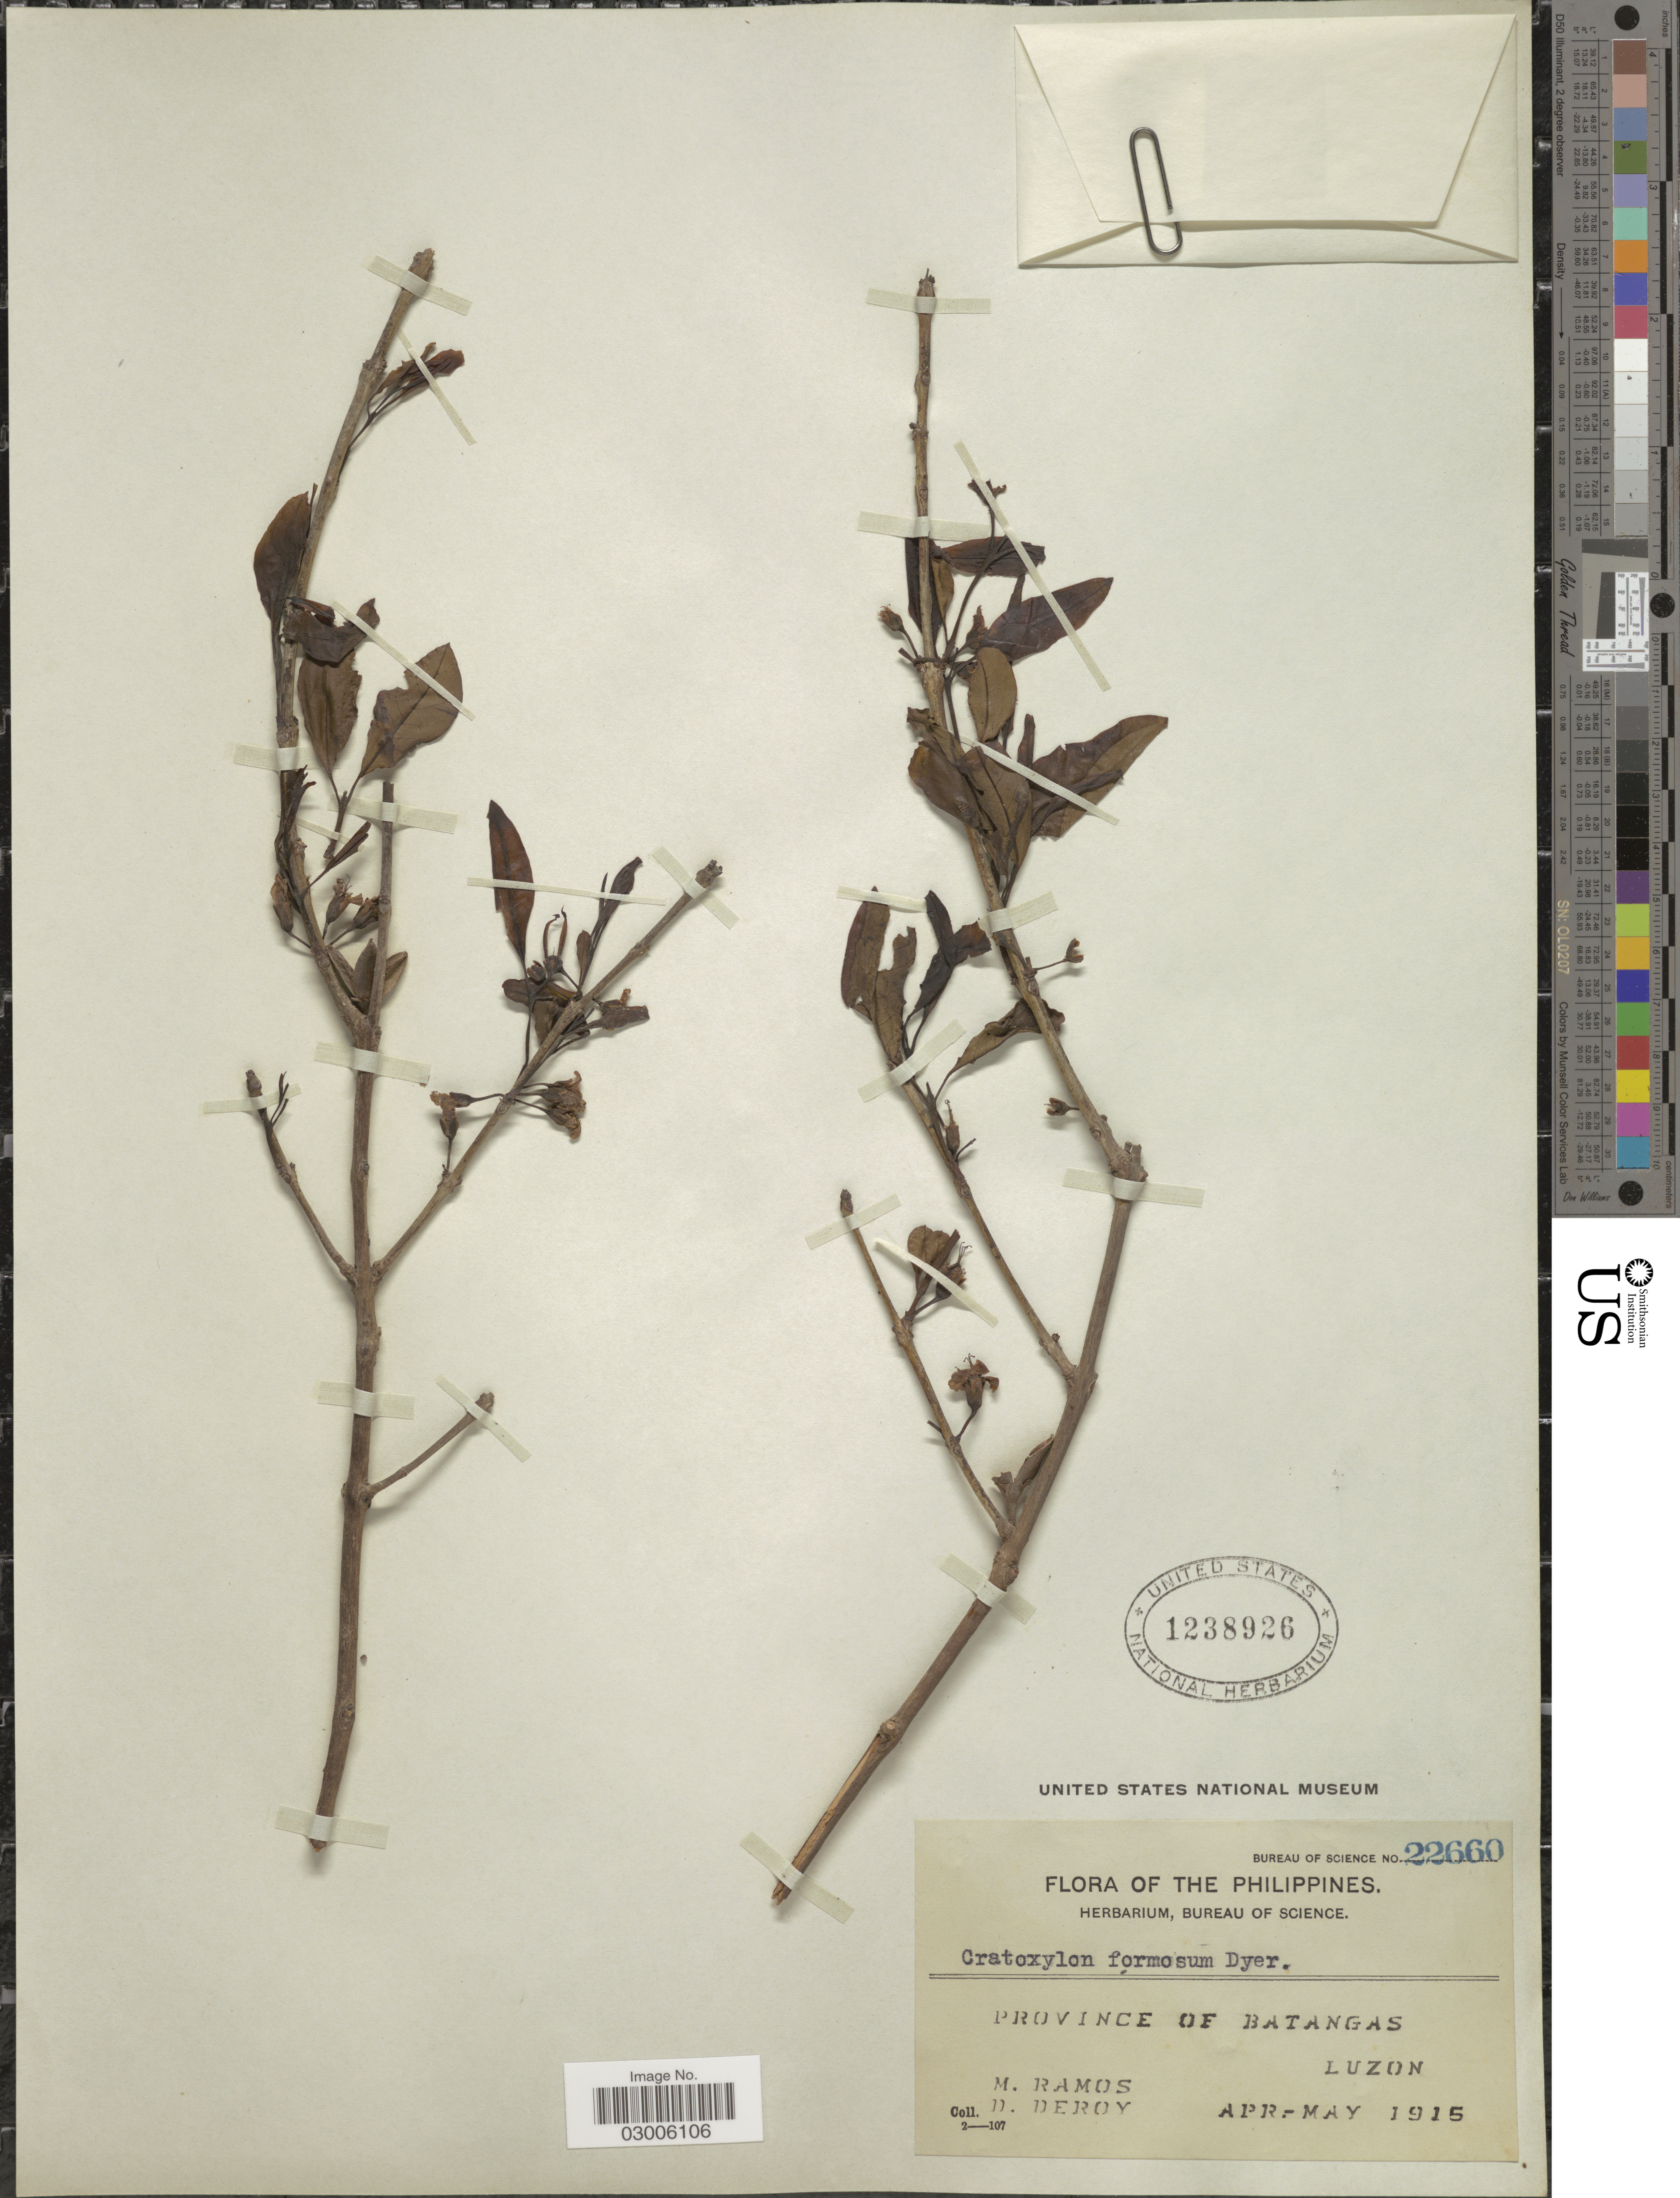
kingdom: Plantae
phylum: Tracheophyta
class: Magnoliopsida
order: Malpighiales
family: Hypericaceae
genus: Cratoxylum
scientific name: Cratoxylum cochinchinense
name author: (Lour.) Blume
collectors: M. Ramos & D. Deroy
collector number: Bureau of Science 22660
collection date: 1915-04/1915-05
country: Philippines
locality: Province of Batangas, Luzon.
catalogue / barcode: US 1238926